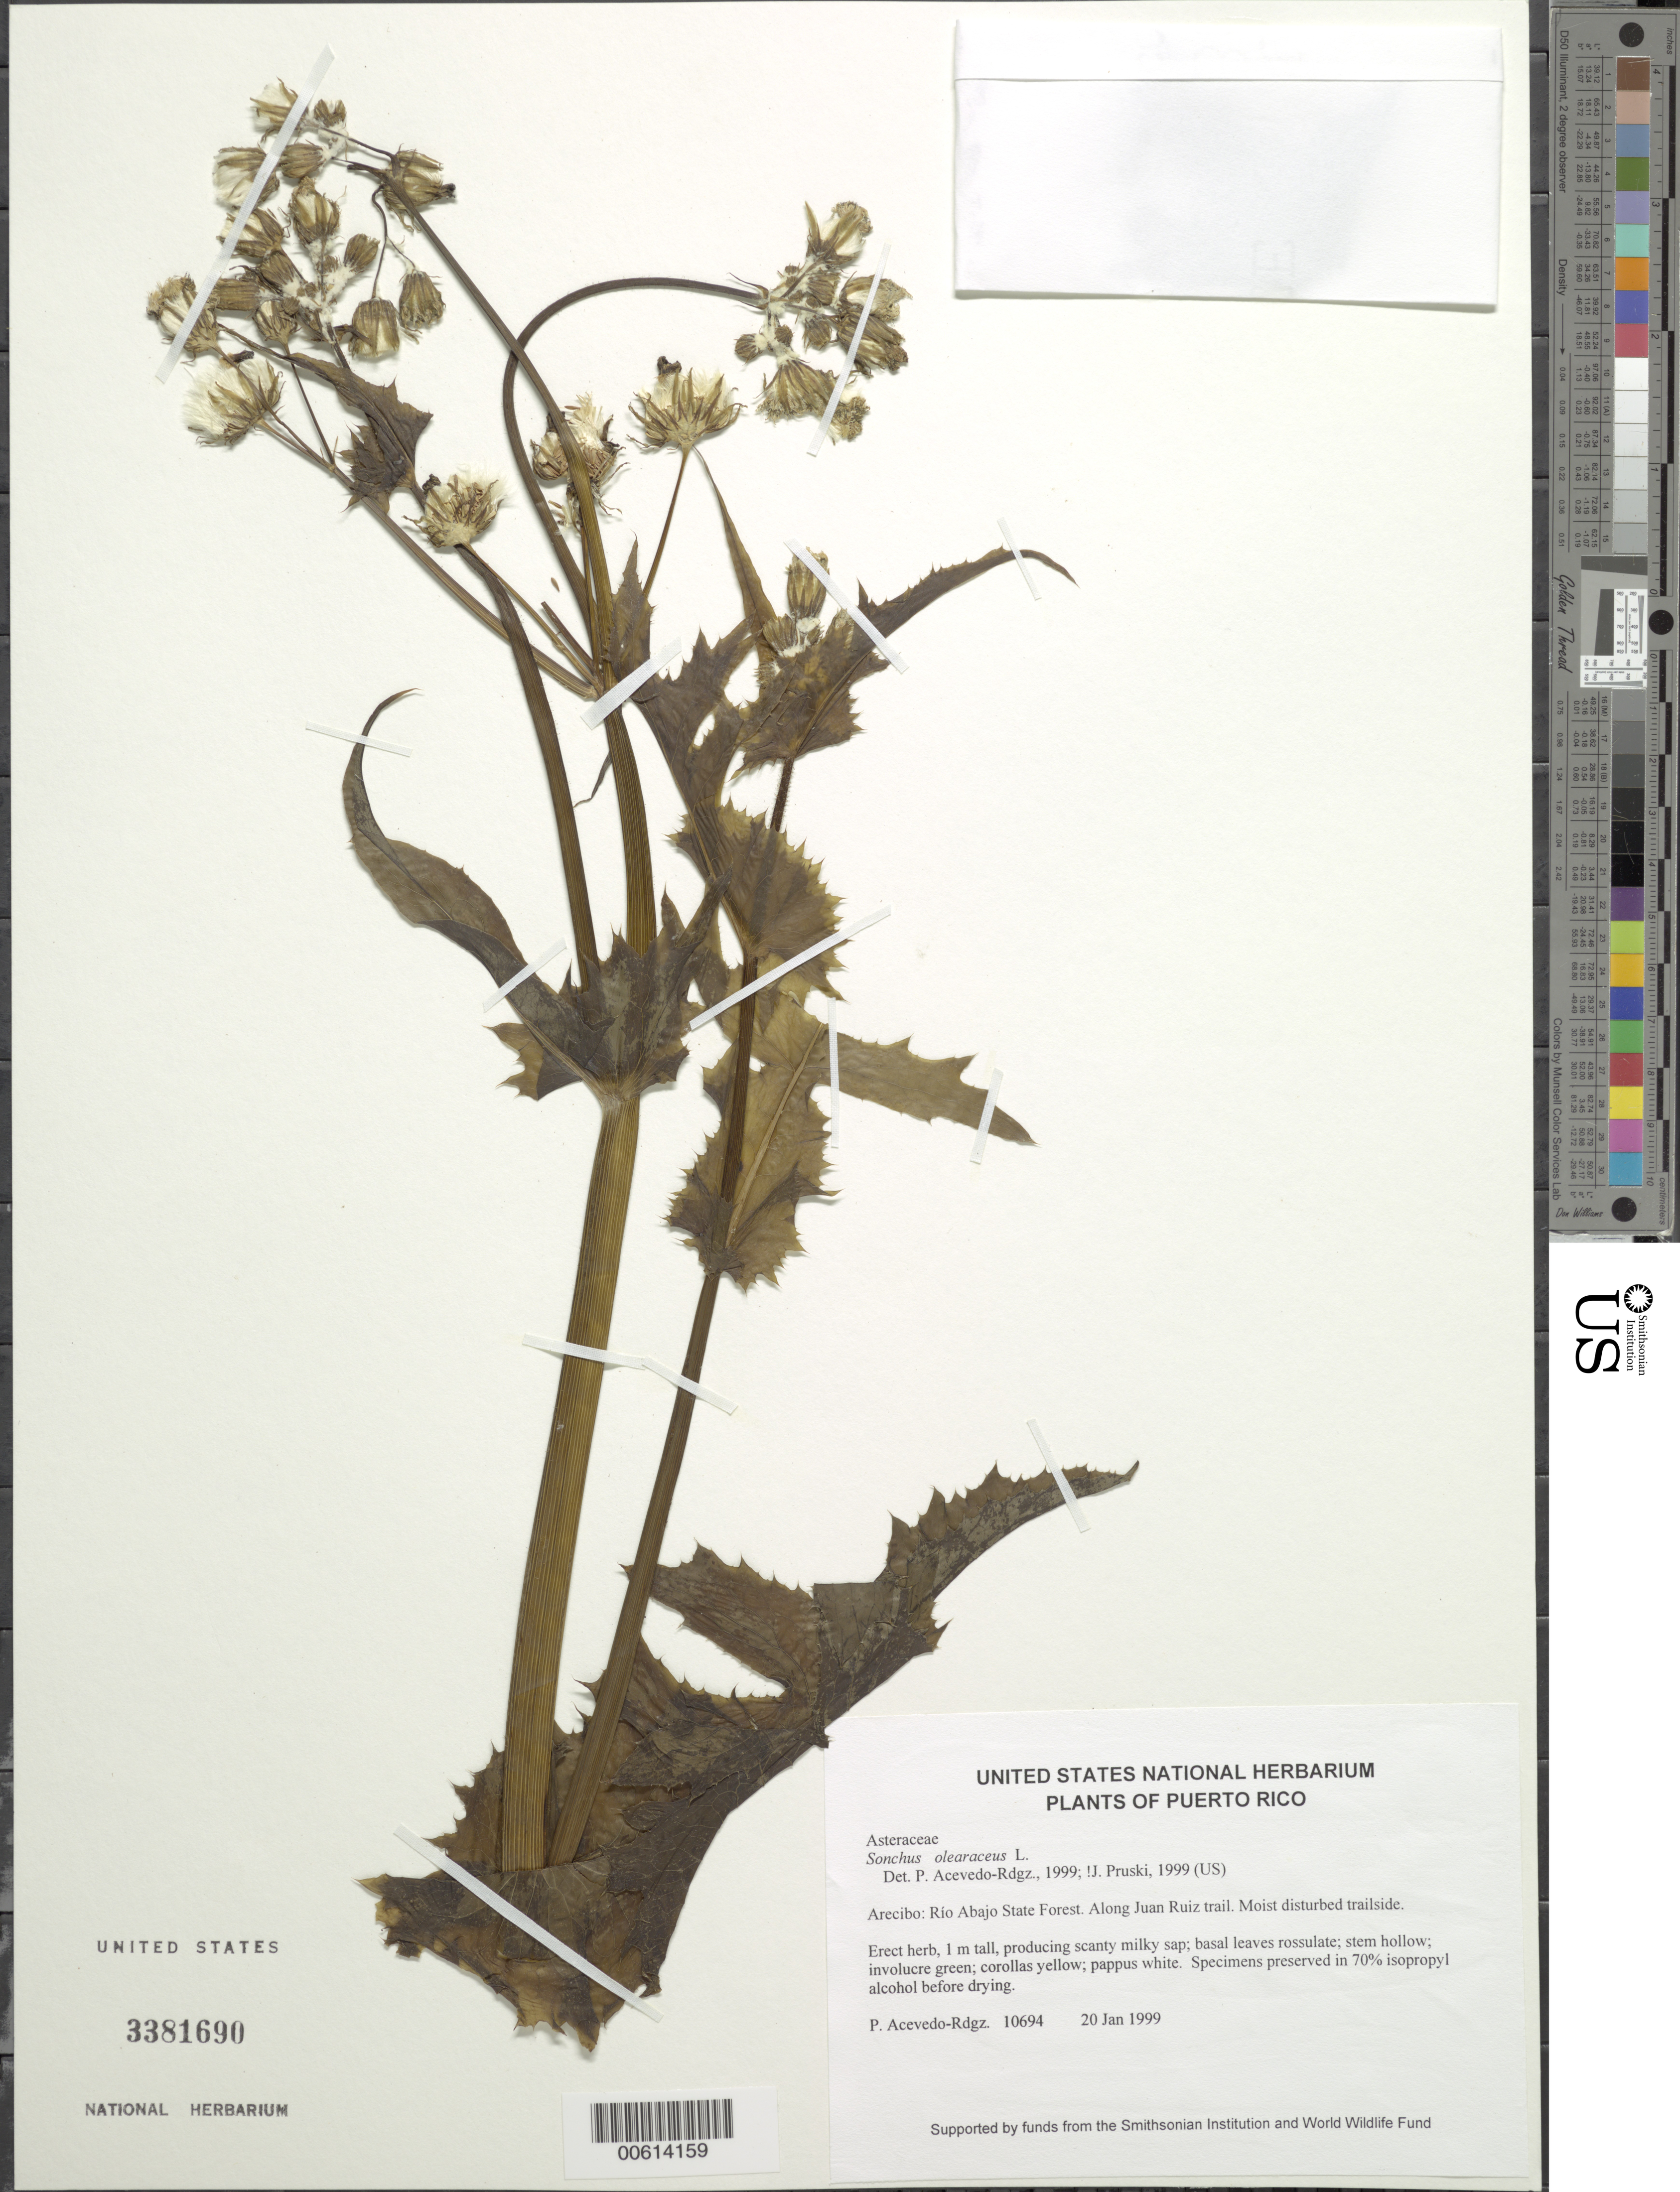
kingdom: Plantae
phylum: Tracheophyta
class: Magnoliopsida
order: Asterales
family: Asteraceae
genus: Sonchus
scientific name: Sonchus oleraceus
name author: L.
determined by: Acevedo-Rodríguez, P., (BOT), Smithsonian Institution - National Museum of Natural History (UNITED STATES)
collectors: P. Acevedo-Rodr.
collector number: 10694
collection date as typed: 20 Jan 1999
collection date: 1999-01-20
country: Puerto Rico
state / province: Arecibo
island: Puerto Rico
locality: Arecibo; Río Abajo State Forest. Along Juan Ruiz trail.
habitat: Moist disturbed trailside.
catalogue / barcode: US 3381690